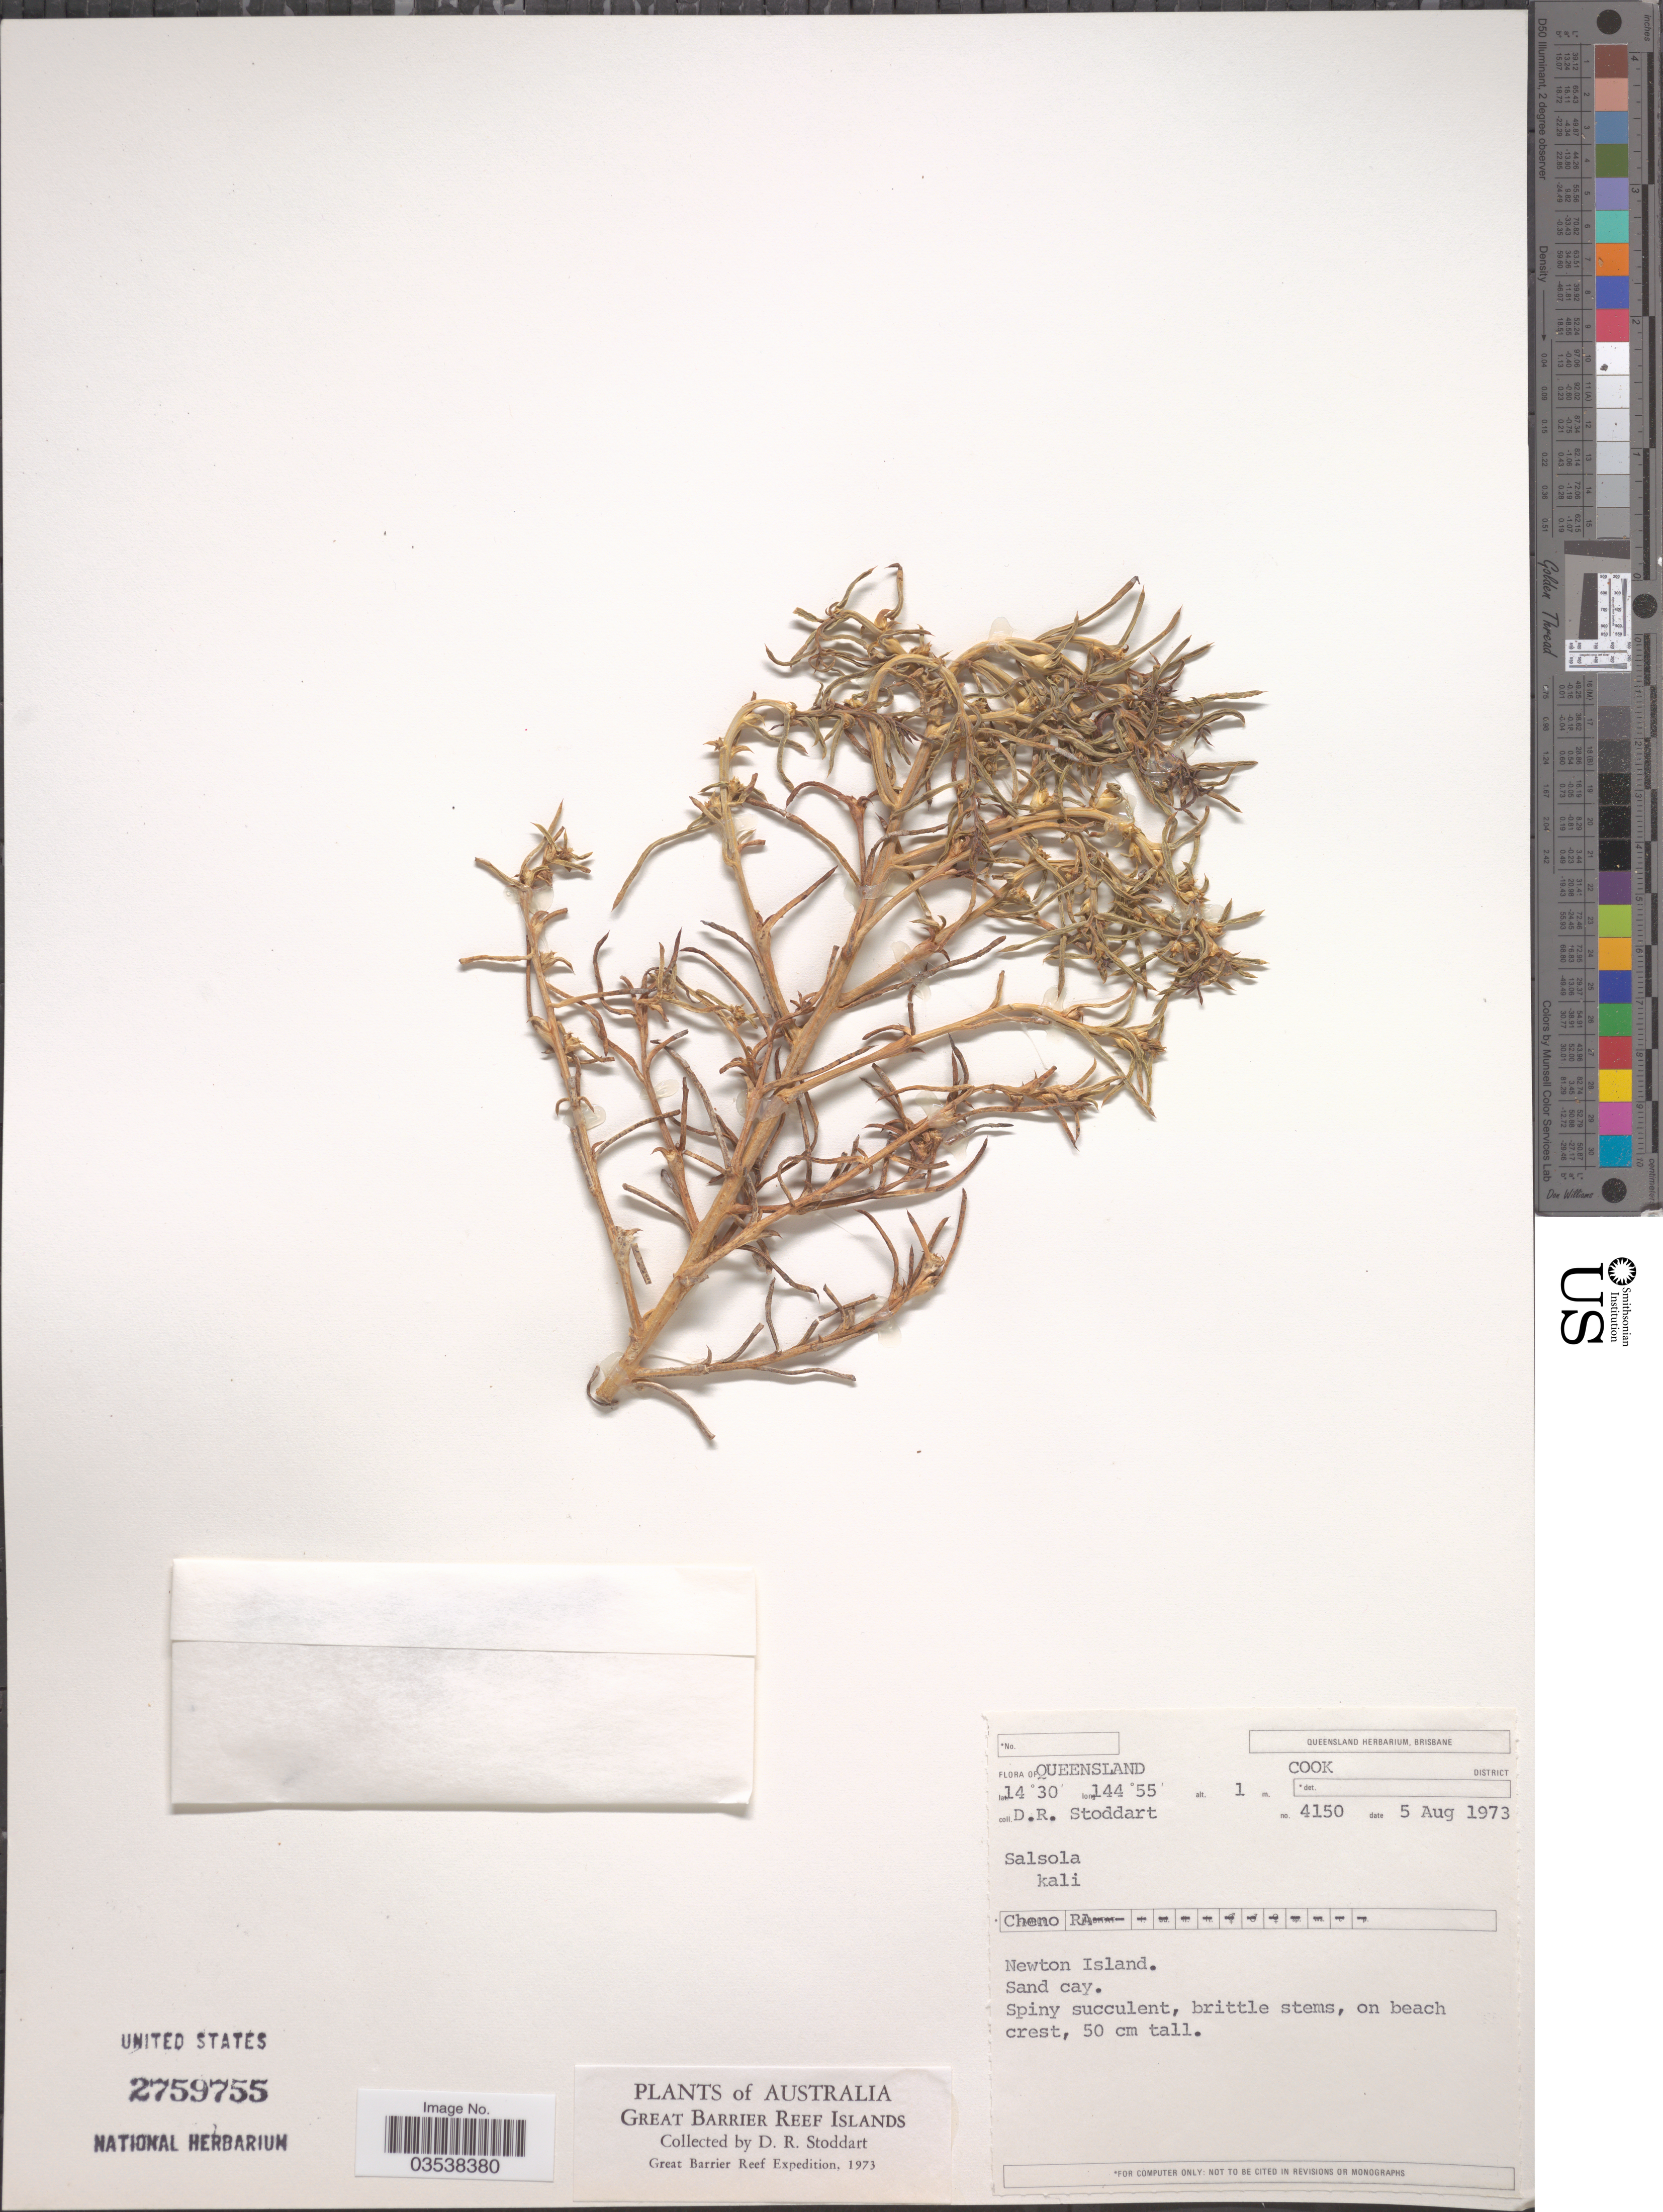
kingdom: Plantae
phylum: Tracheophyta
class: Magnoliopsida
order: Caryophyllales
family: Amaranthaceae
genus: Salsola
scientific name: Salsola kali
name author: L.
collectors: D. R. Stoddart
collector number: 4150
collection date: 1973-08-05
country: Australia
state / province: Queensland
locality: Cook District. Newton Island. Great Barrier Reef Islands.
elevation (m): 1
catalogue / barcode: US 2759755